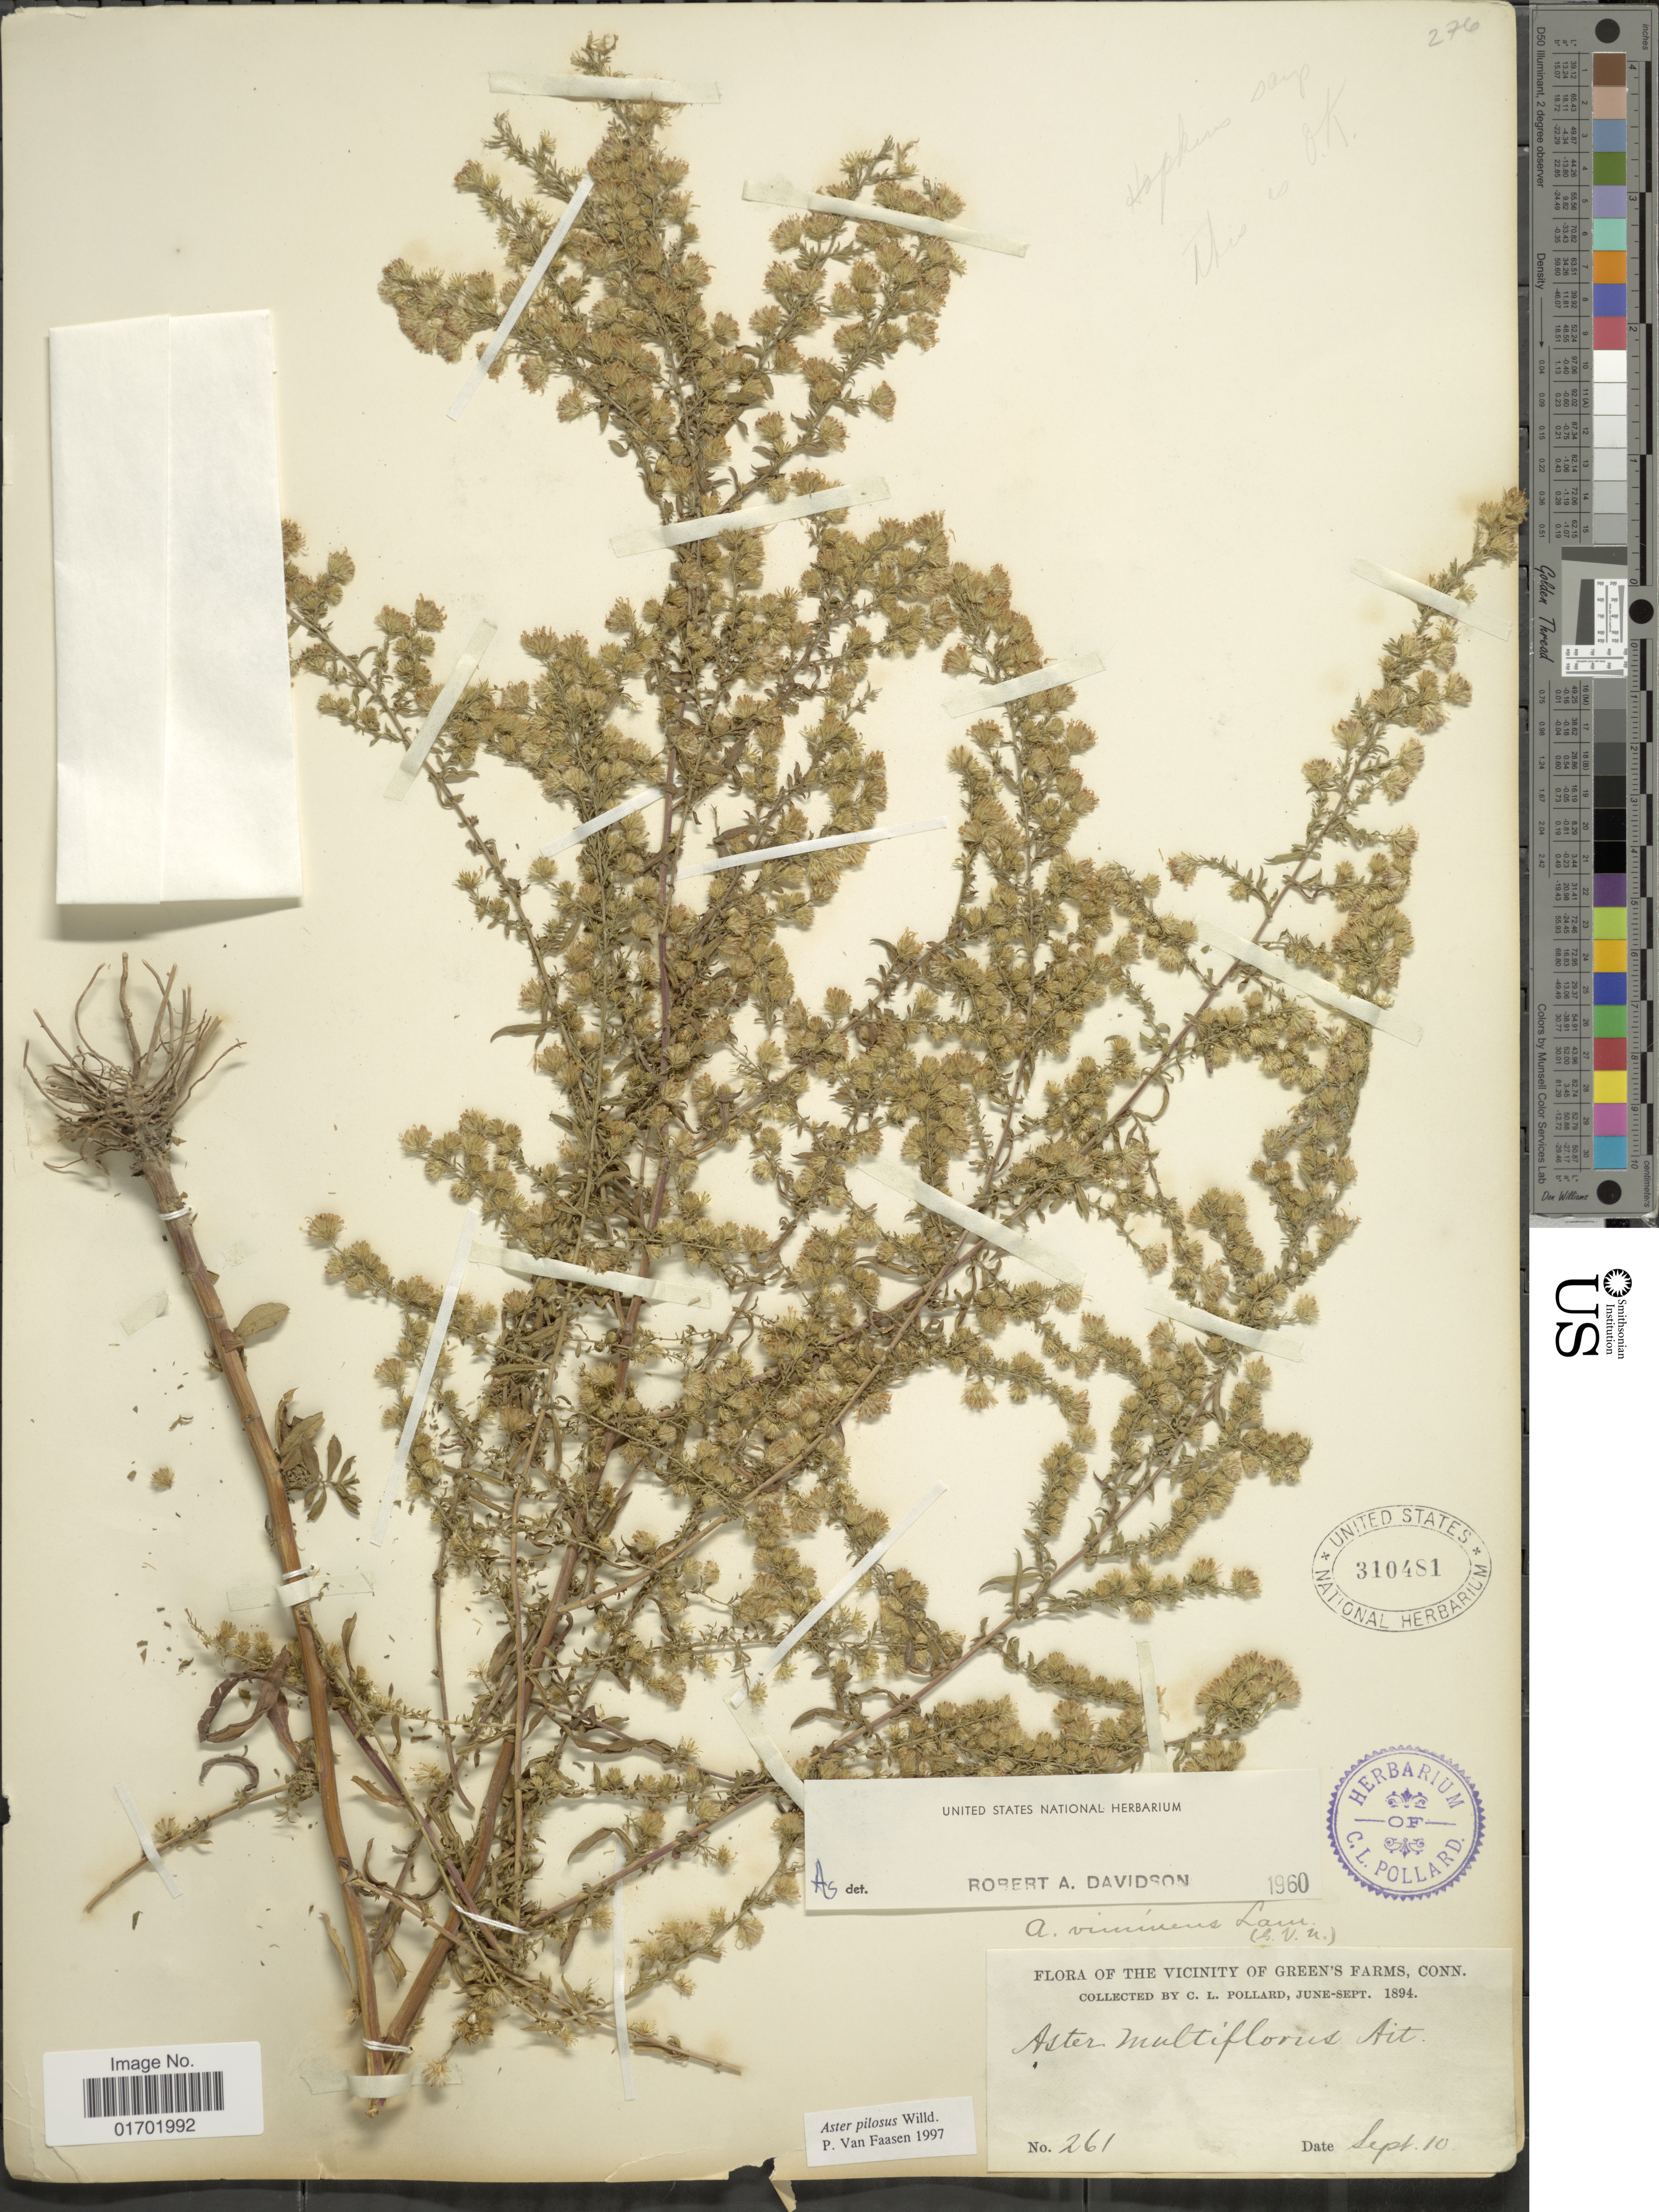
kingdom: Plantae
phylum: Tracheophyta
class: Magnoliopsida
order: Asterales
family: Asteraceae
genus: Symphyotrichum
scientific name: Symphyotrichum pilosum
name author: (Willd.) G.L. Nesom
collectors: C. L. Pollard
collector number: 261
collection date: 1894-09-10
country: United States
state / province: Connecticut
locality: Vicinity of Green's Farms, Conn.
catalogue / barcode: US 310481